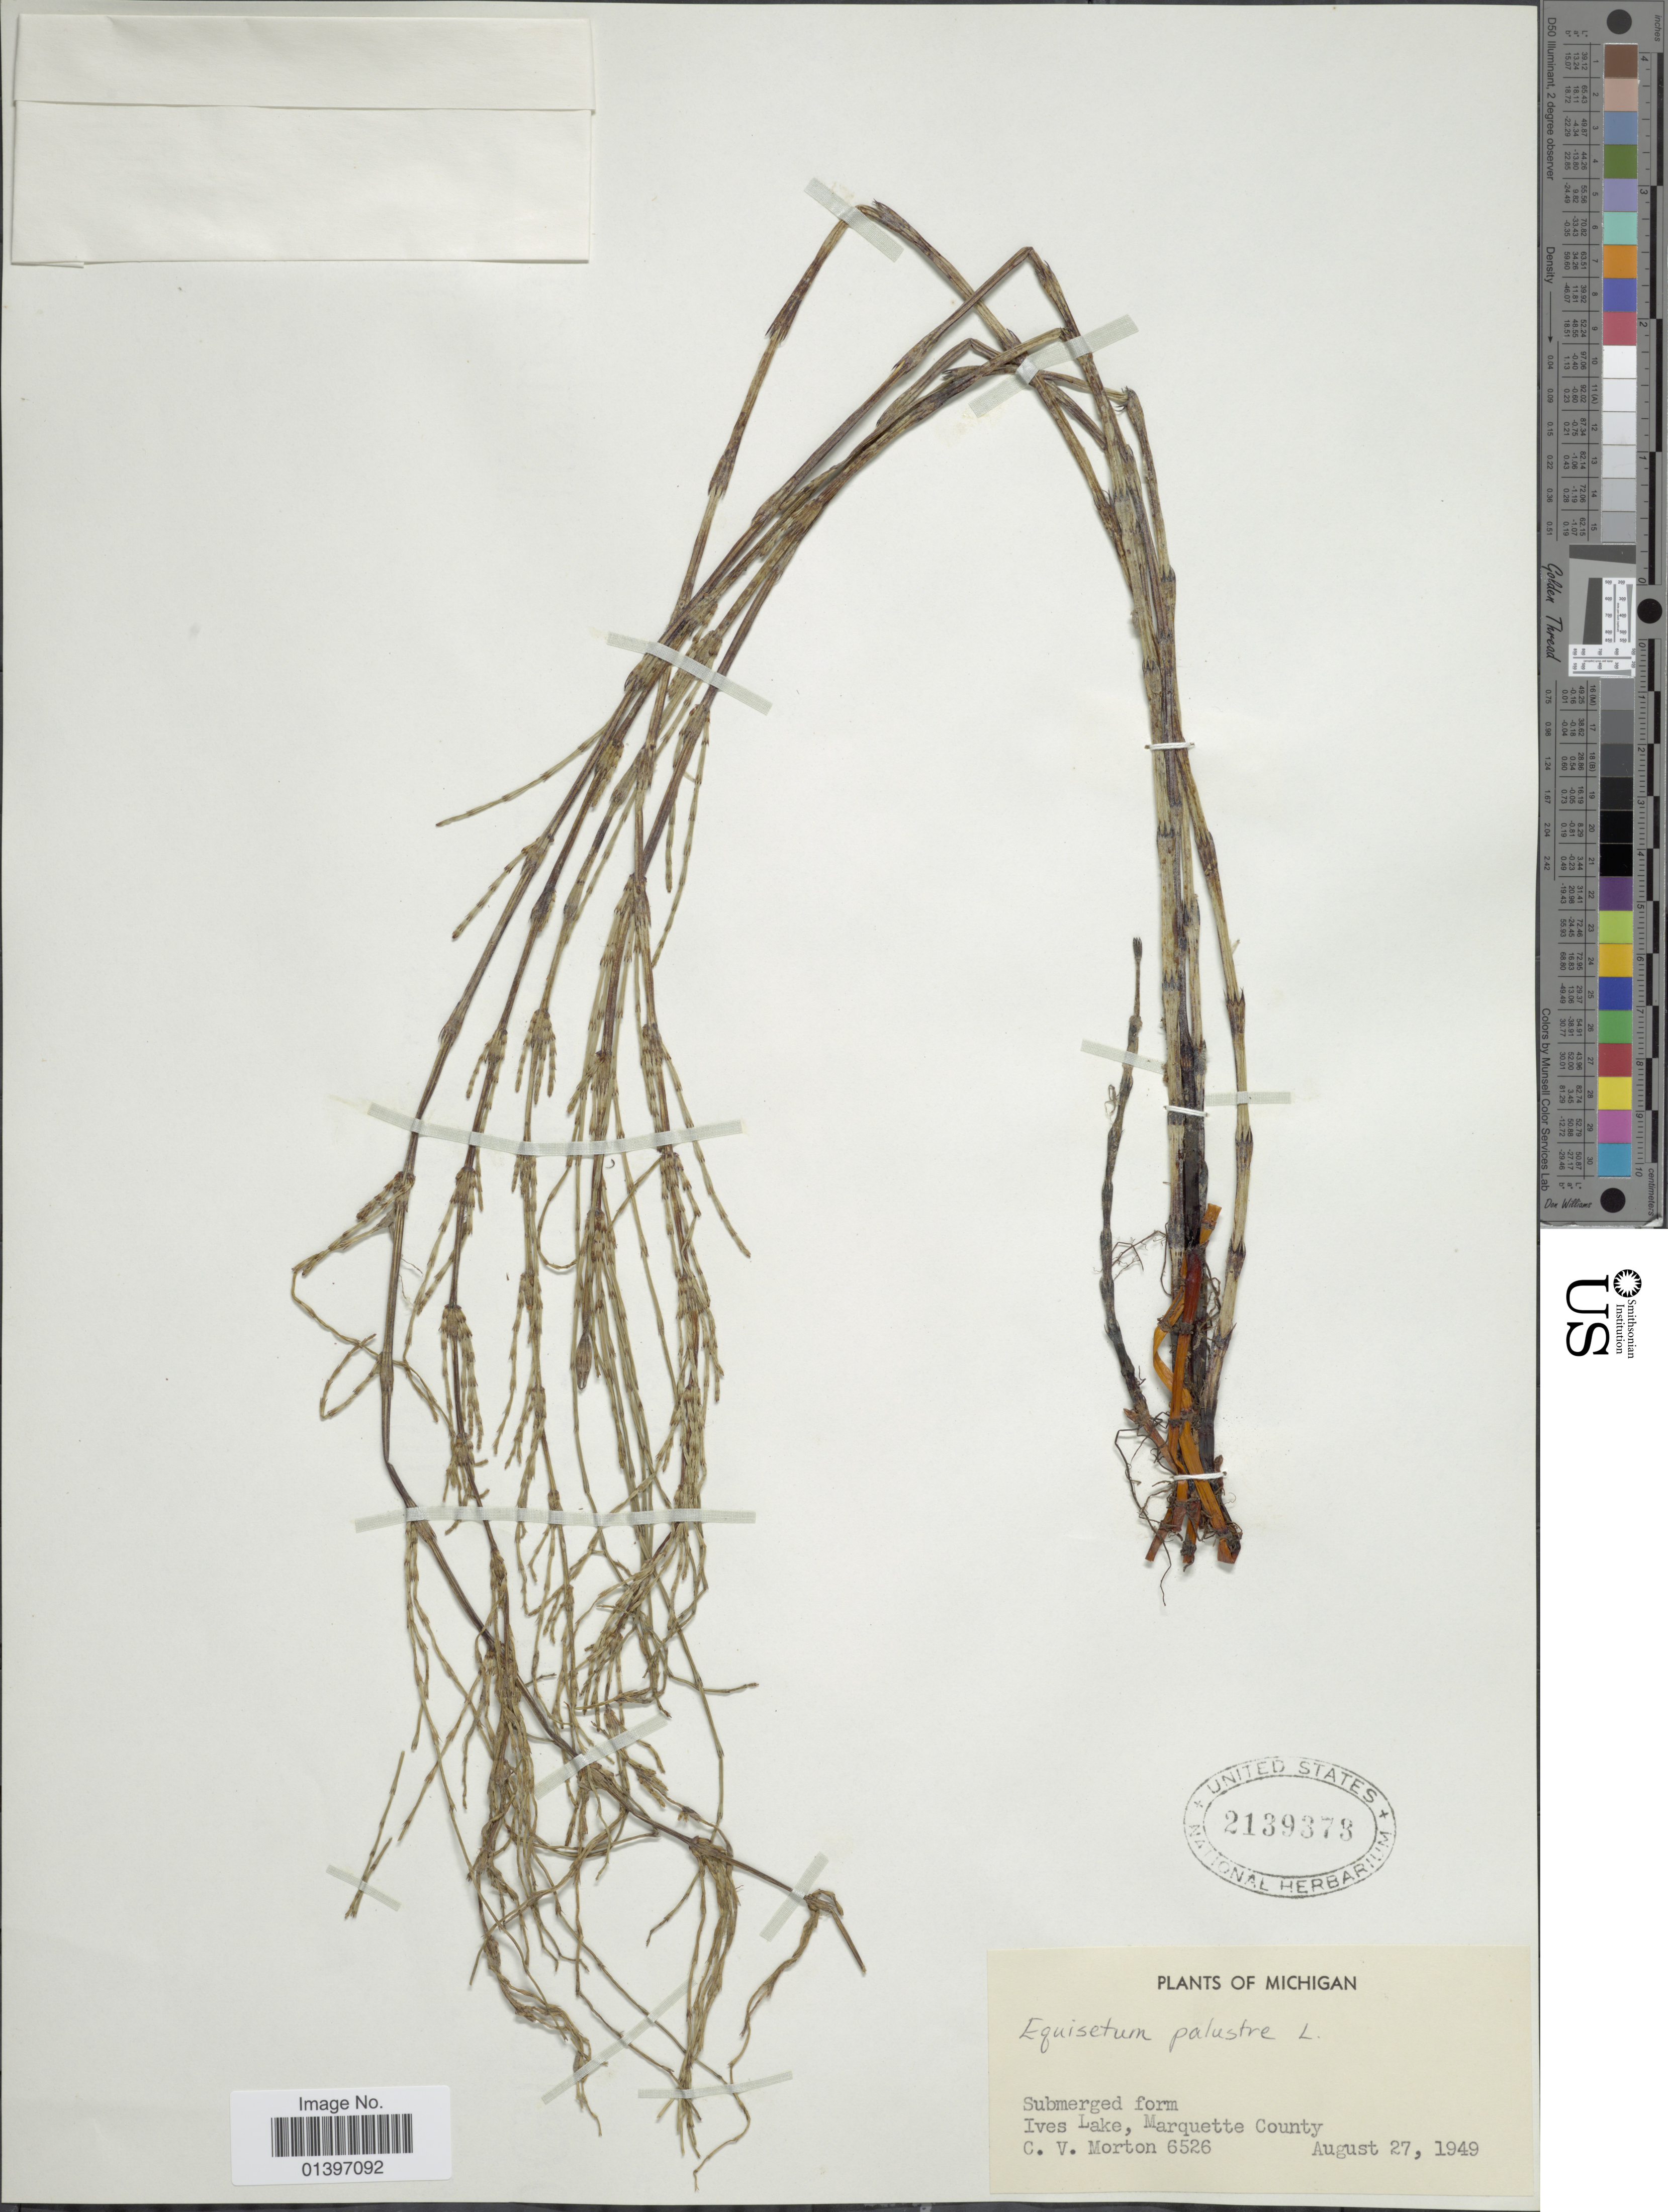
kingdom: Plantae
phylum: Tracheophyta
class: Polypodiopsida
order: Equisetales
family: Equisetaceae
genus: Equisetum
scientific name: Equisetum palustre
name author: L.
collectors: C. V. Morton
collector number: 6526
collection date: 1949-08-27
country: United States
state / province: Michigan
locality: Submerged form, Ives Lake, Marquette County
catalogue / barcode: US 2139378